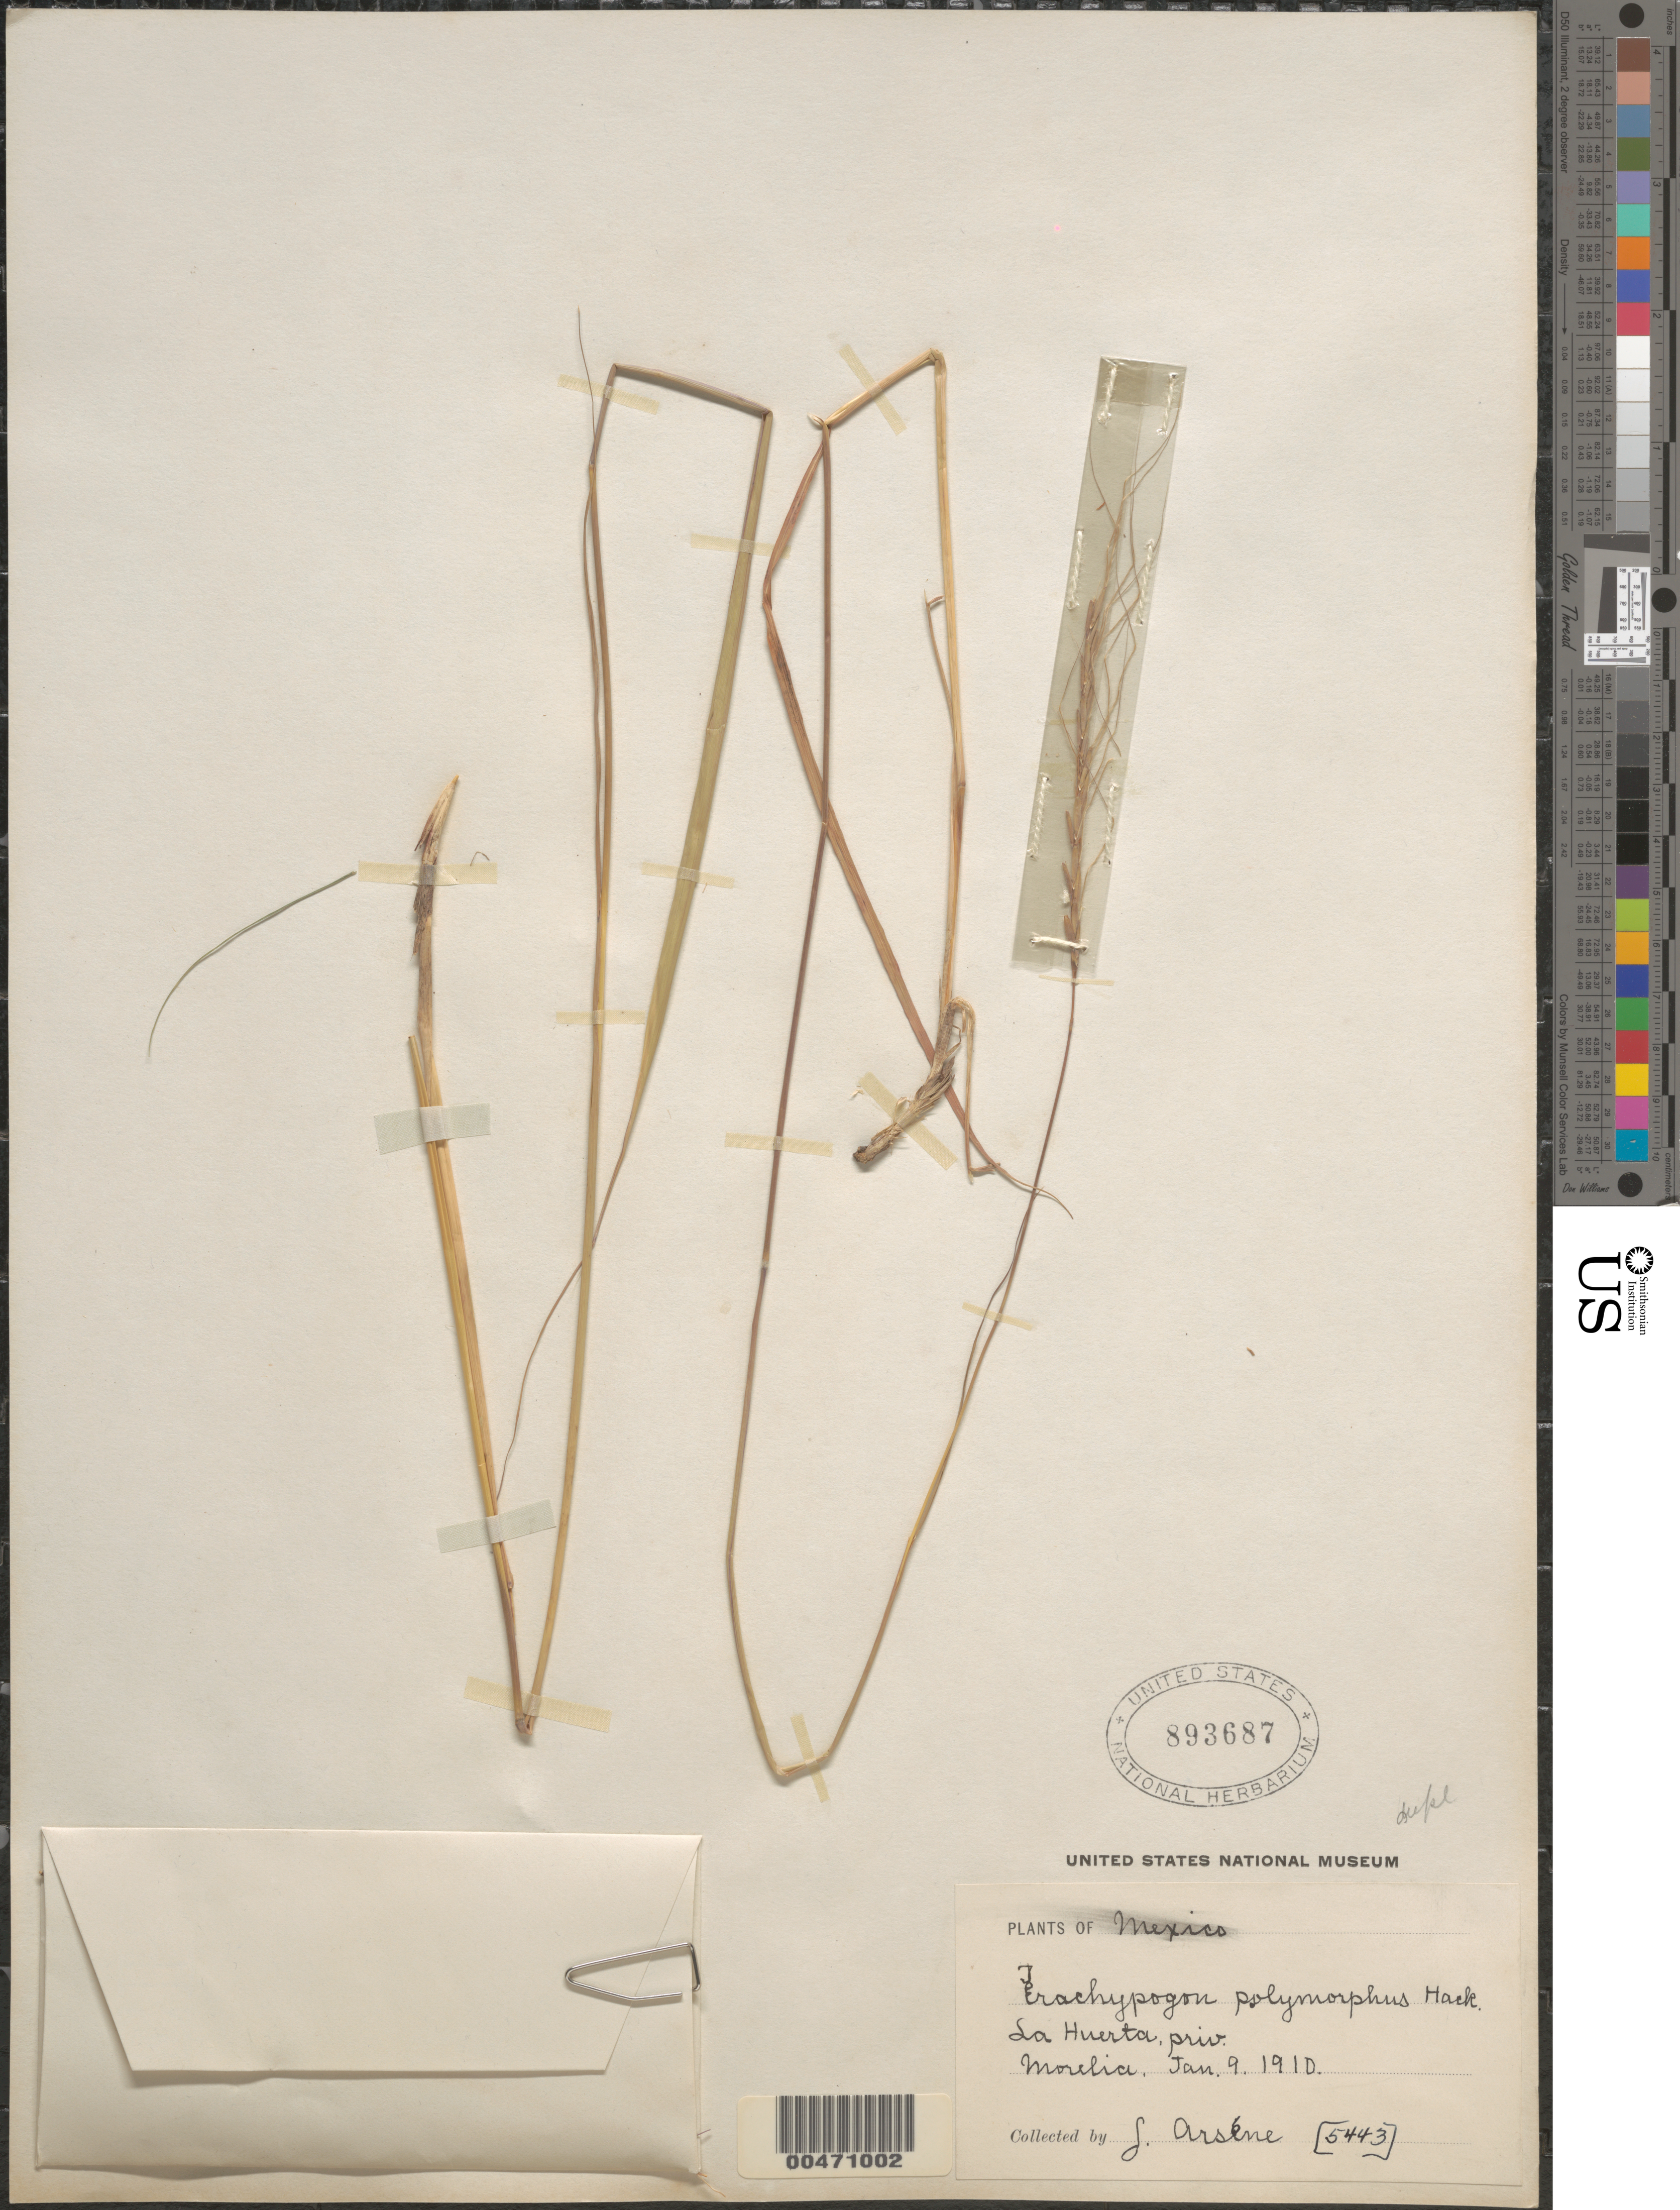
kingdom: Plantae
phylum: Tracheophyta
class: Liliopsida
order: Poales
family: Poaceae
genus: Trachypogon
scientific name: Trachypogon secundus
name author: (J. Presl) Scribn.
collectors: Bro. G. Arsène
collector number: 5443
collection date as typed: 9 Jan 1910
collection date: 1910-01-09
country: Mexico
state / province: Michoacán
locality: Morelia, La Huerta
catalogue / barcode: US 893687